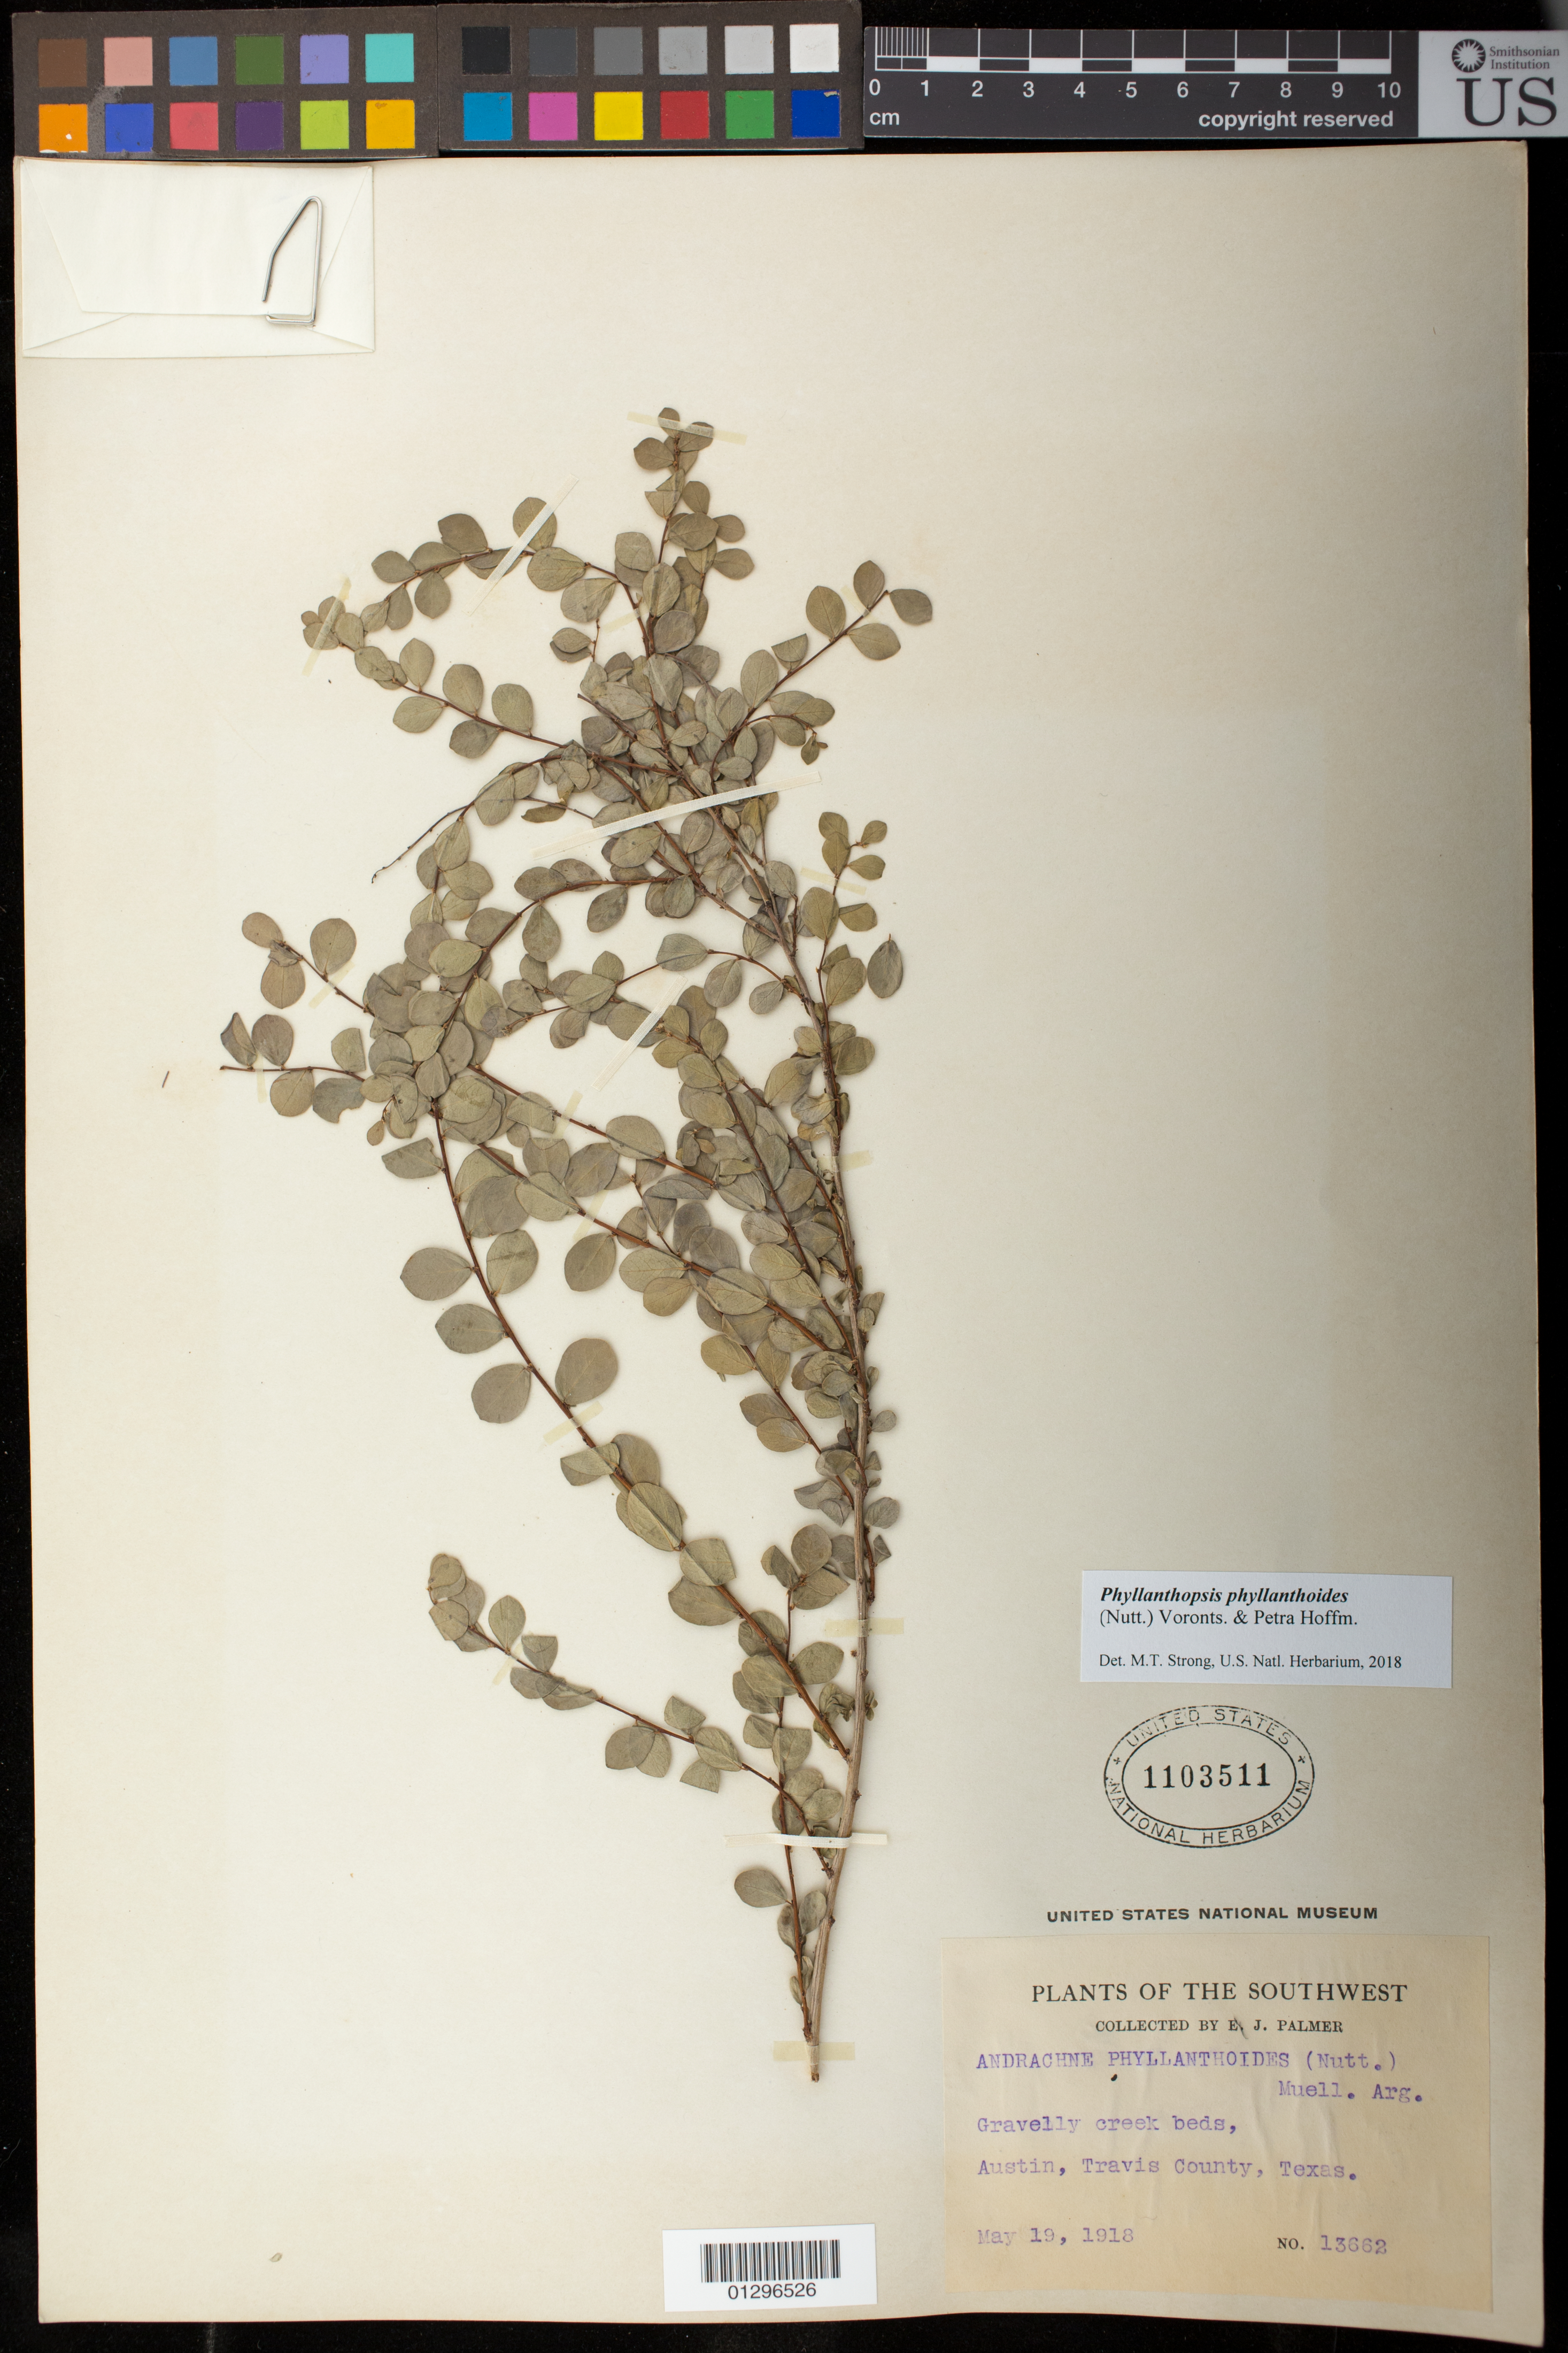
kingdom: Plantae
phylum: Tracheophyta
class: Magnoliopsida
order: Malpighiales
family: Phyllanthaceae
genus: Phyllanthopsis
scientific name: Phyllanthopsis phyllanthoides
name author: (Nutt.) Voronts. & Petra Hoffm.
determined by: Strong, M. T., (US), Smithsonian Institution - National Museum of Natural History (UNITED STATES)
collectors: E. J. Palmer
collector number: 13662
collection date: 1918-05-19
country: United States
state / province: Texas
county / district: Travis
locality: Austin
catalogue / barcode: US 1103511